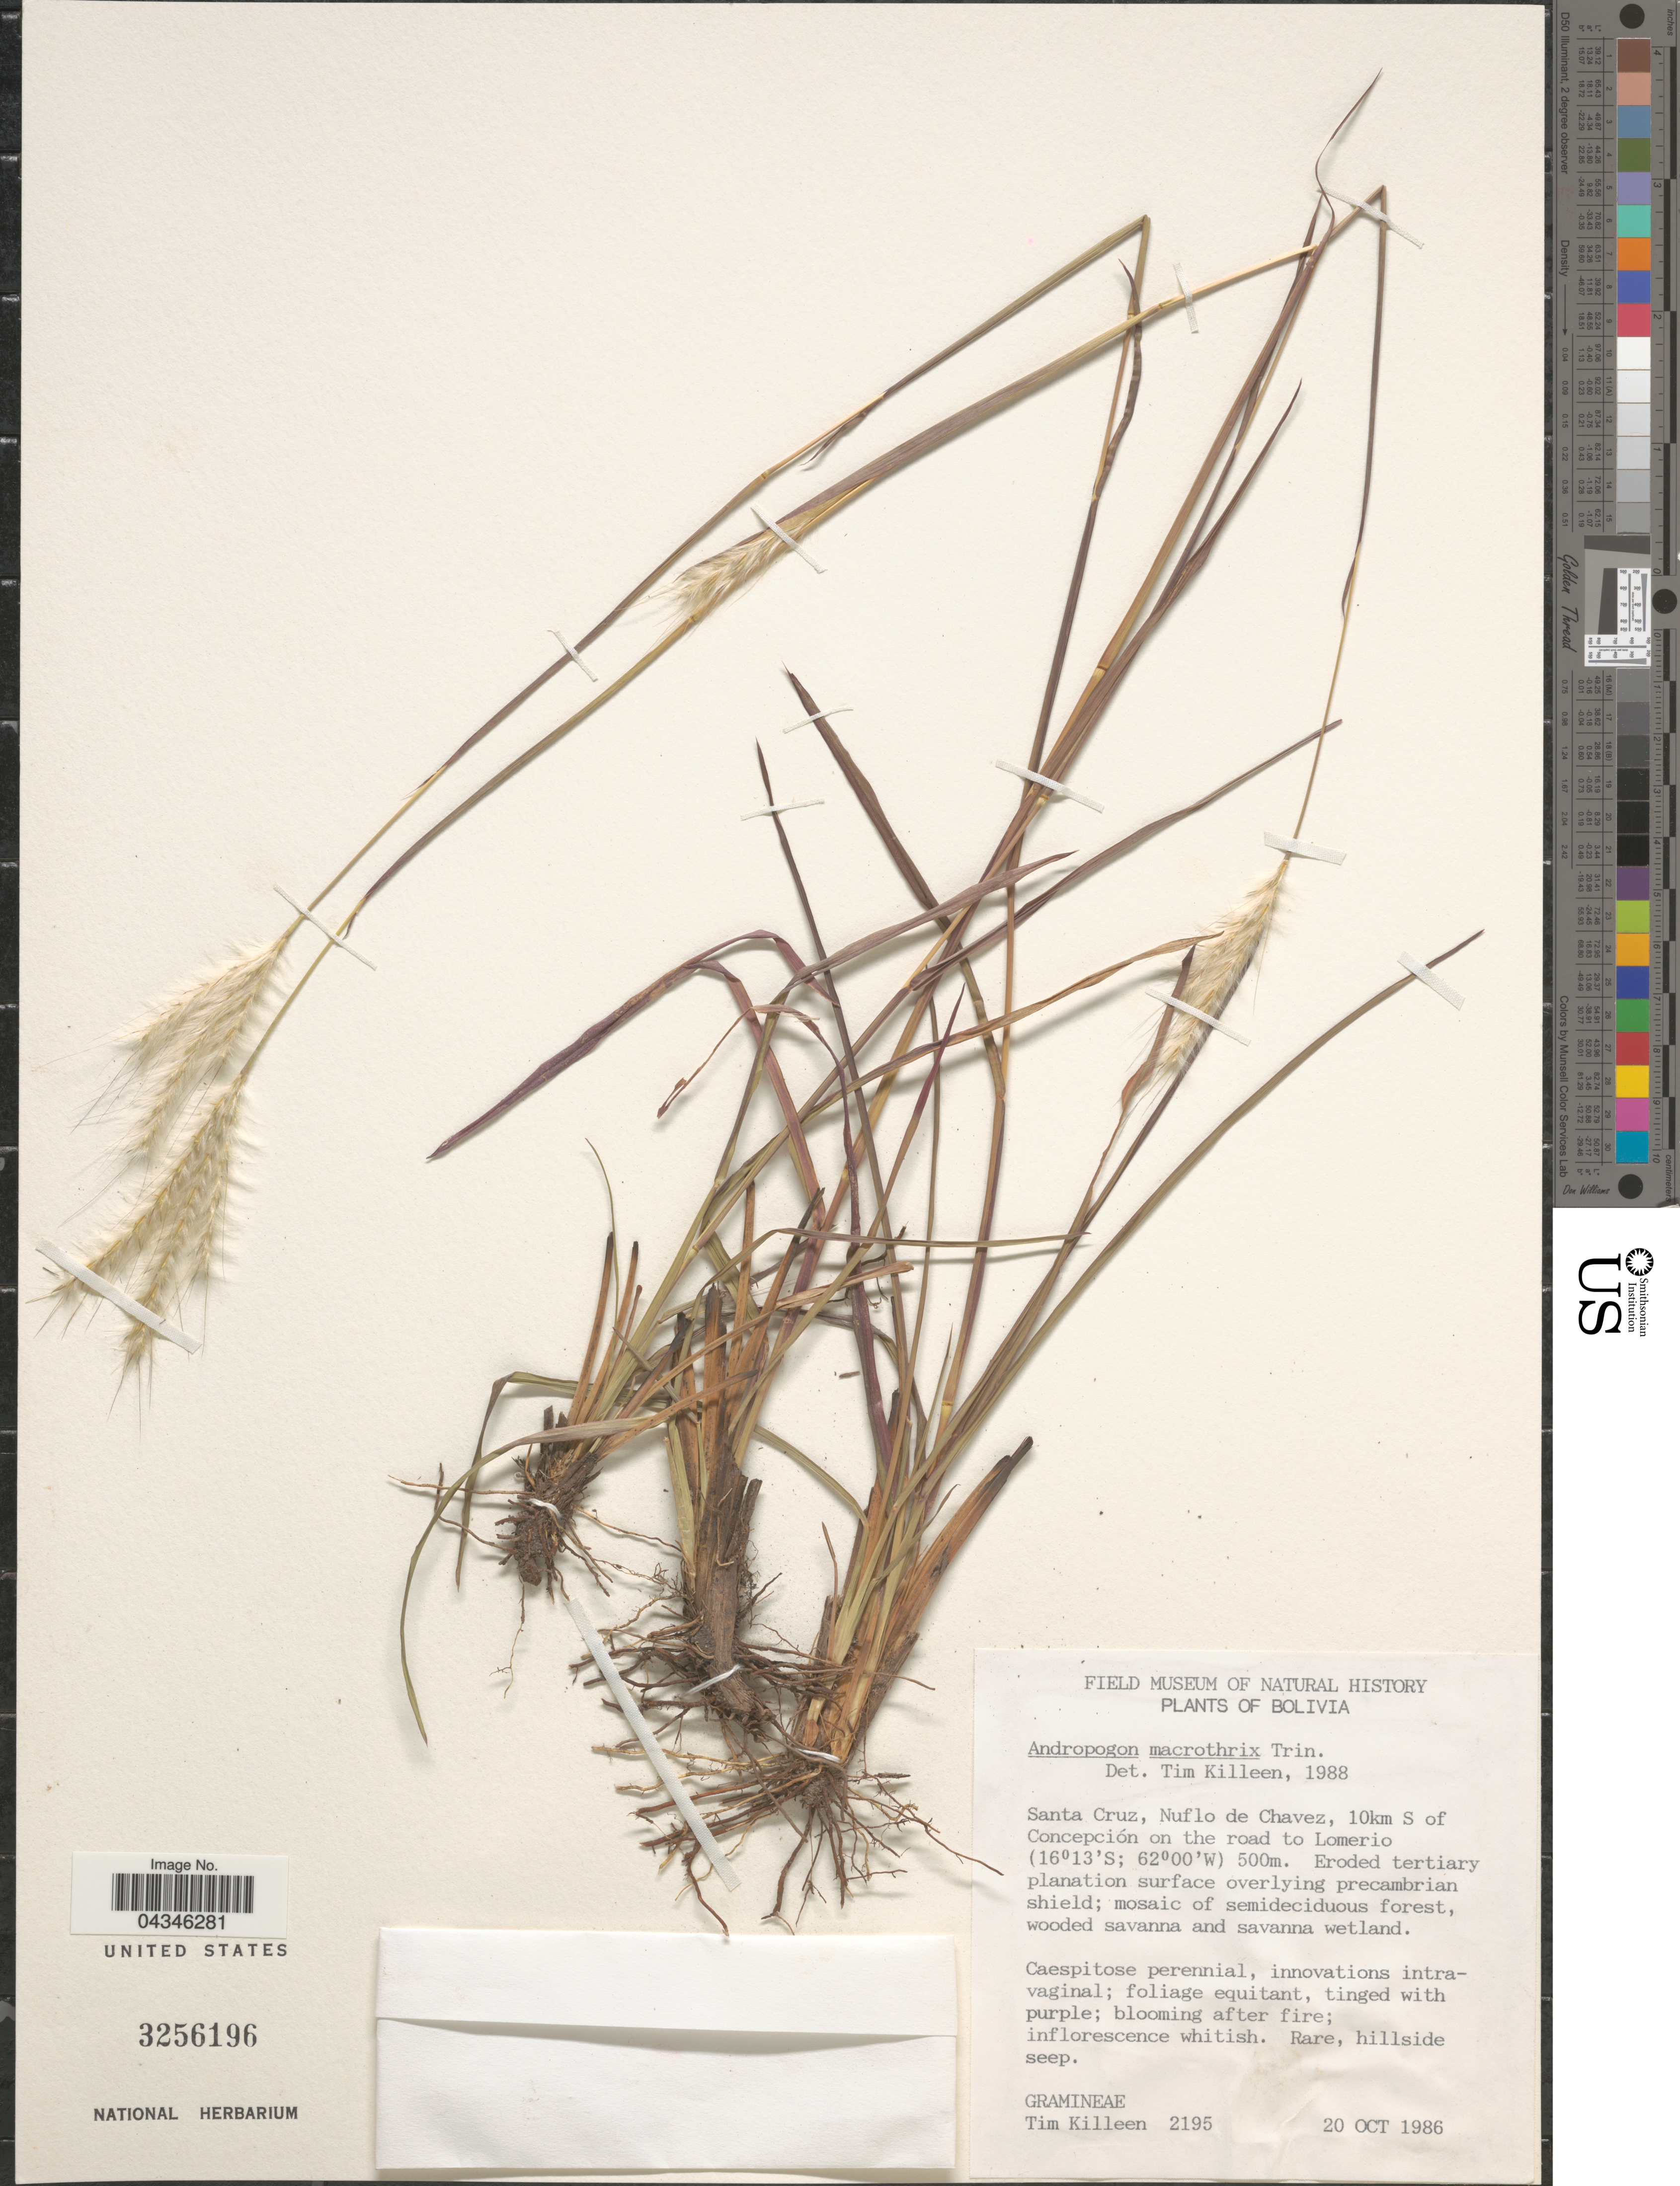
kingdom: Plantae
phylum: Tracheophyta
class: Liliopsida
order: Poales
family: Poaceae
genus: Andropogon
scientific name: Andropogon macrothrix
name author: Trin.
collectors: T. J. Killeen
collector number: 2195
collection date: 1986-10-20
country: Bolivia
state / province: Santa Cruz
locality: Nuflo de Chavez, 10km S of Concepción on the road to Lomerio.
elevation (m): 500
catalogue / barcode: US 3256196